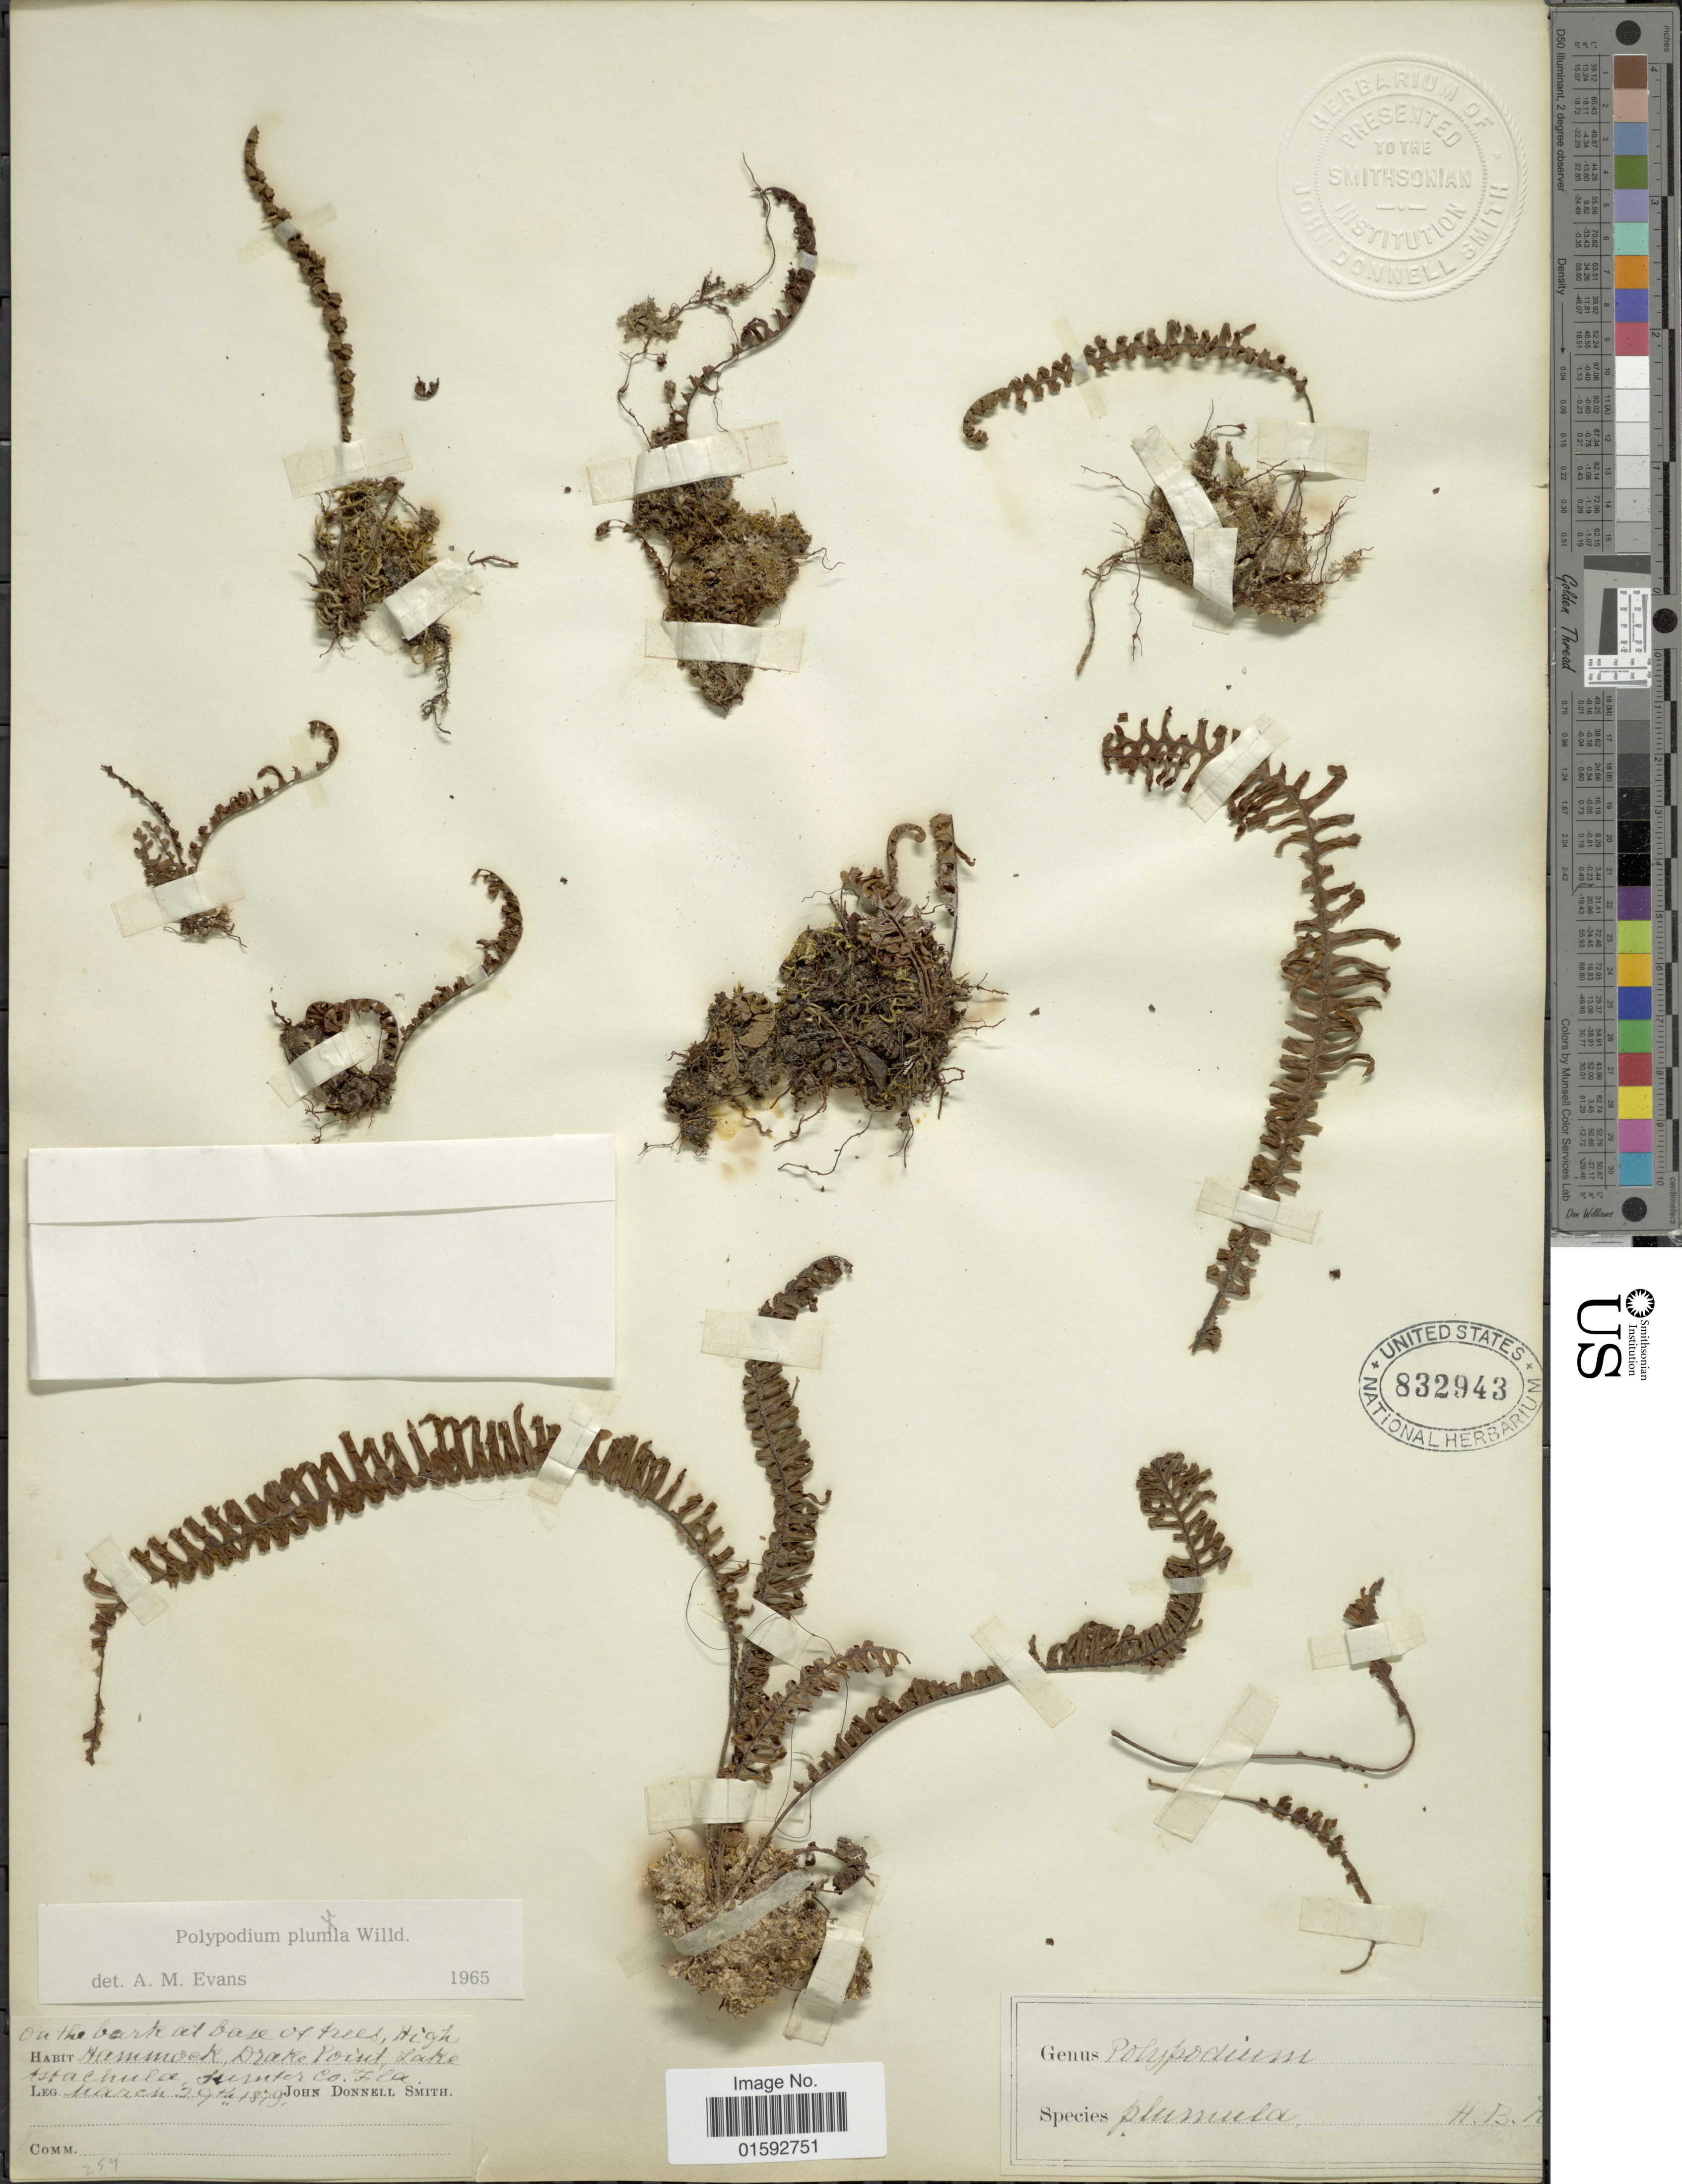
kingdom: Plantae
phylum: Tracheophyta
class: Polypodiopsida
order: Polypodiales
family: Polypodiaceae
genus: Pecluma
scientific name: Pecluma plumula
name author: (Humb. & Bonpl. ex Willd.) M.G. Price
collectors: J. Donnell Smith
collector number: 257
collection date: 1879-03-29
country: United States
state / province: Florida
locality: On the bark at base of trees, High Hammock Drake Point, Lake Astachula Sumter Co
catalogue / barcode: US 832943